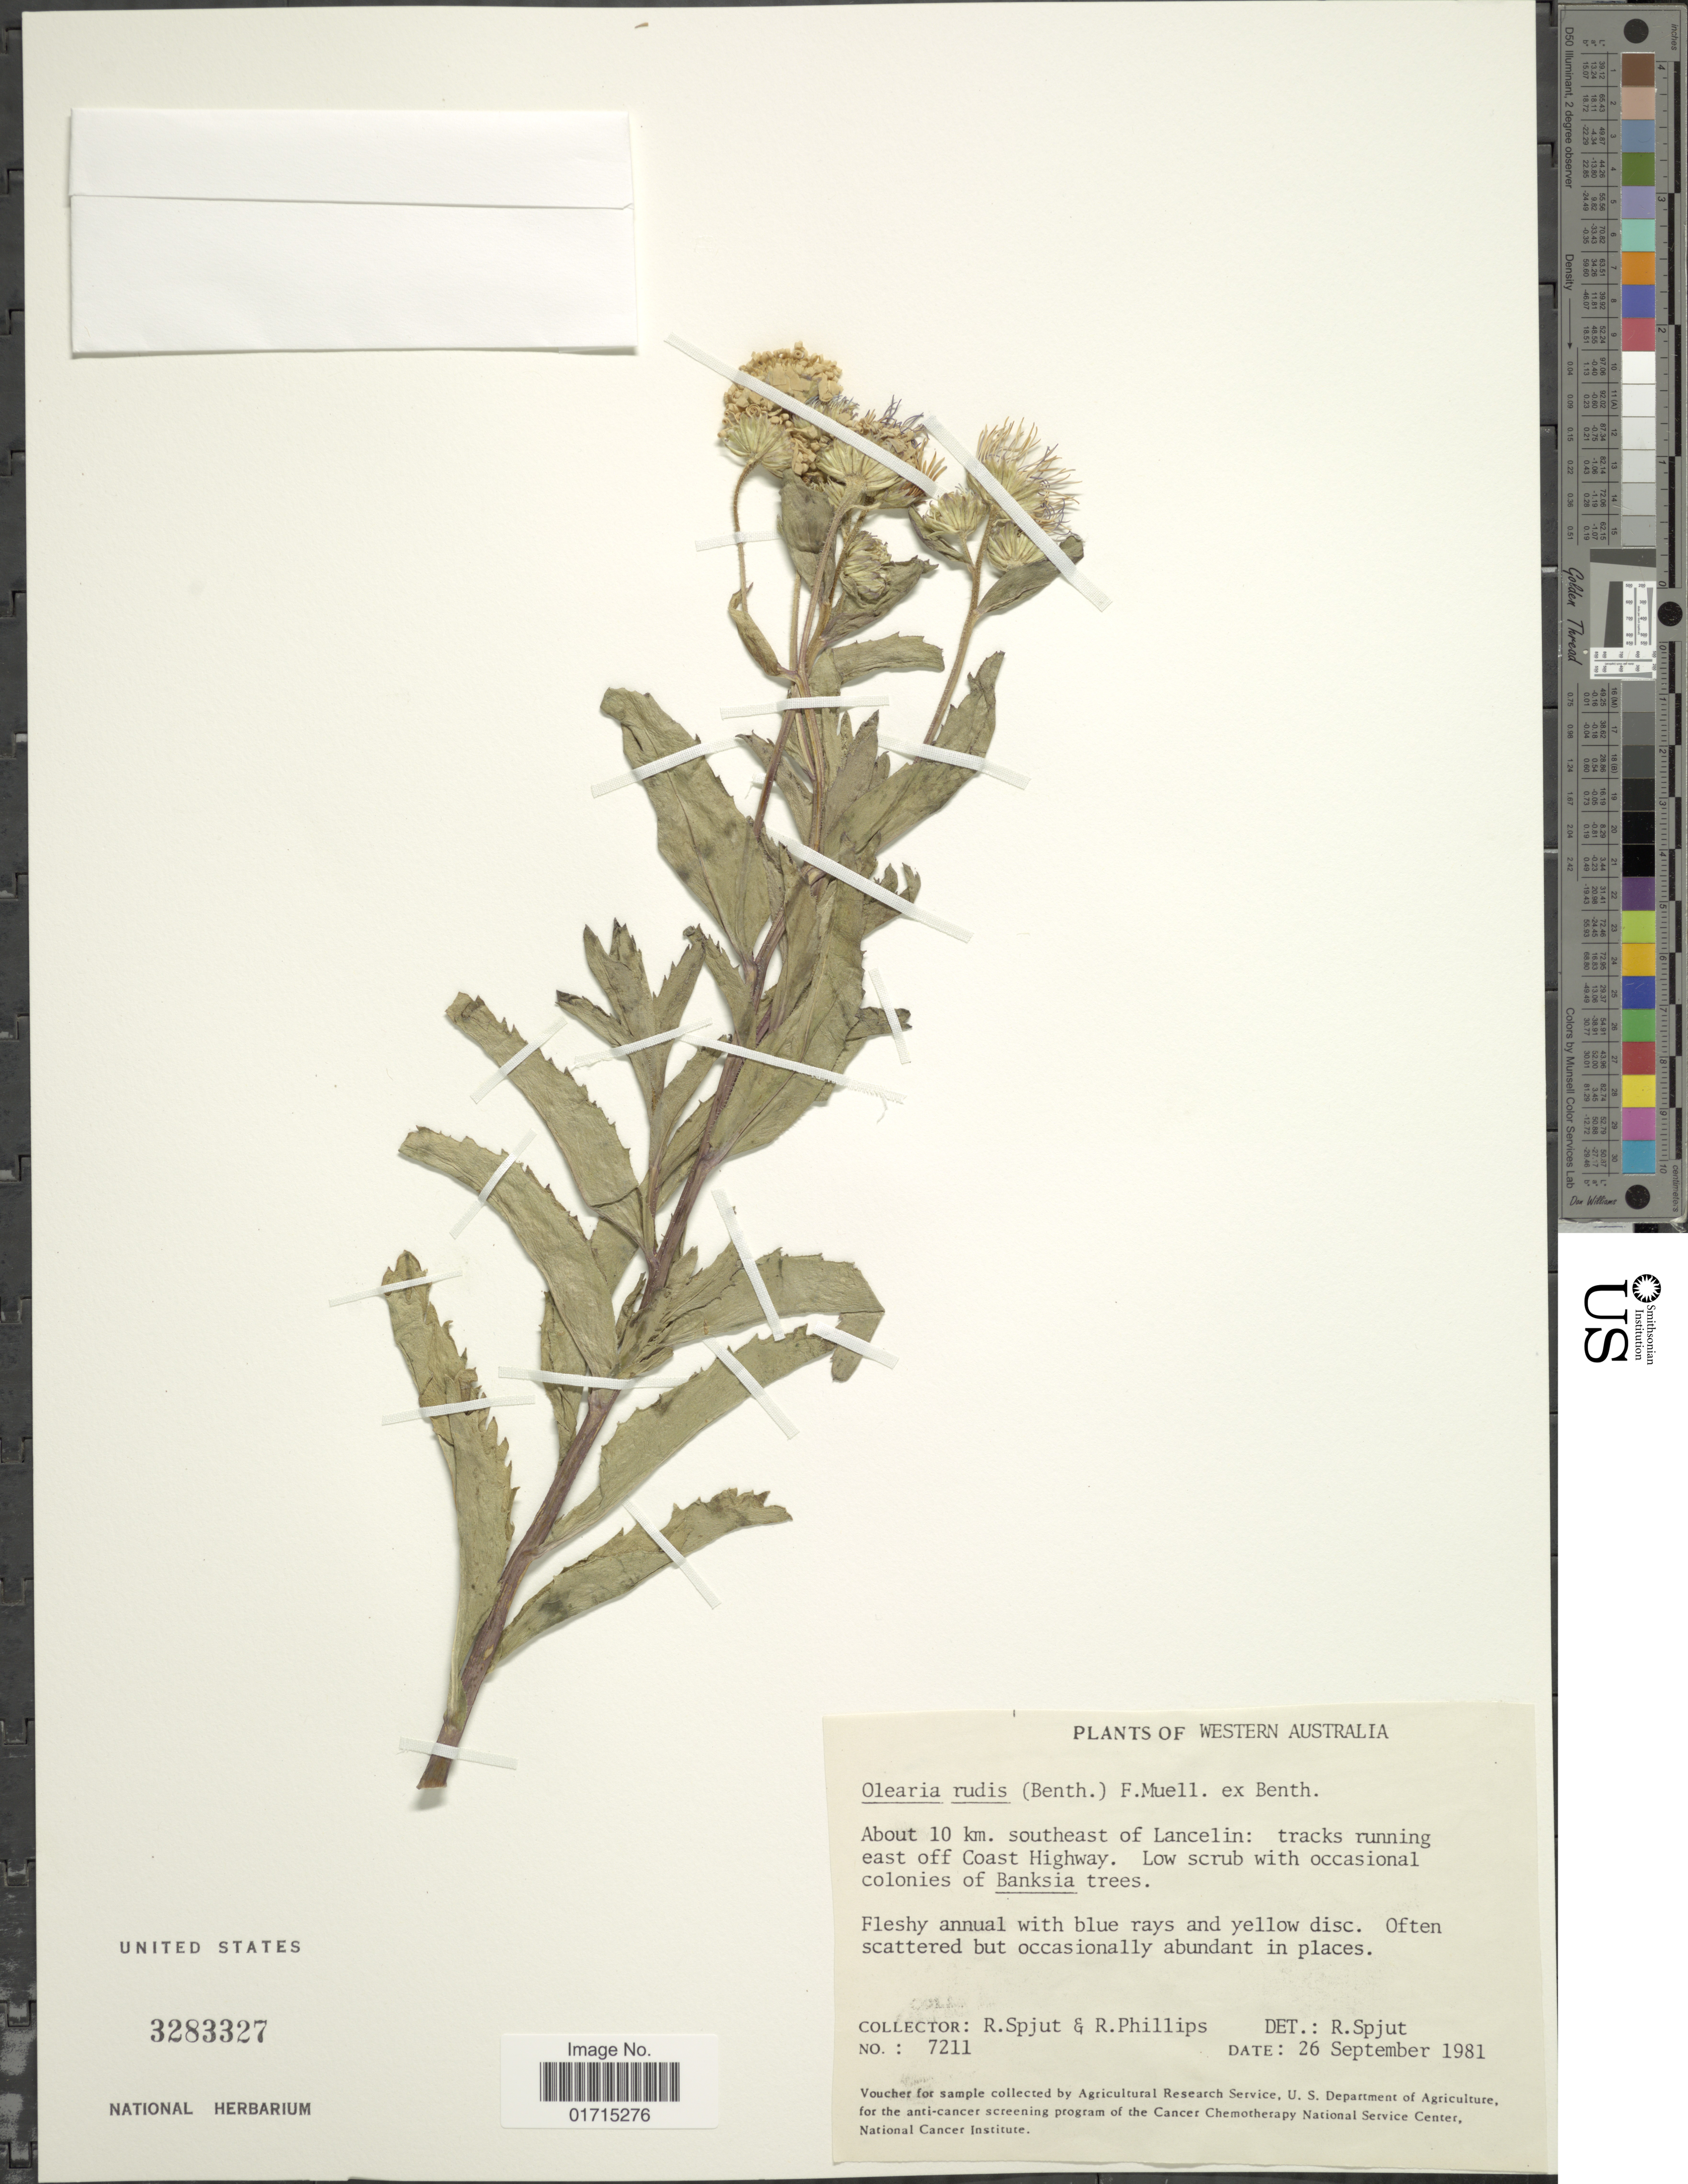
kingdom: Plantae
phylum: Tracheophyta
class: Magnoliopsida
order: Asterales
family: Asteraceae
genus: Olearia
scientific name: Olearia rudis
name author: (Benth.) F. Muell. ex Benth.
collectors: R. Spjut & R. Phillips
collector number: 7211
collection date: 1981-09-26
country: Australia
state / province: Western Australia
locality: About 10 km. southeast of Lancelin: tracks running east off Coas Highway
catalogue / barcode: US 3283327